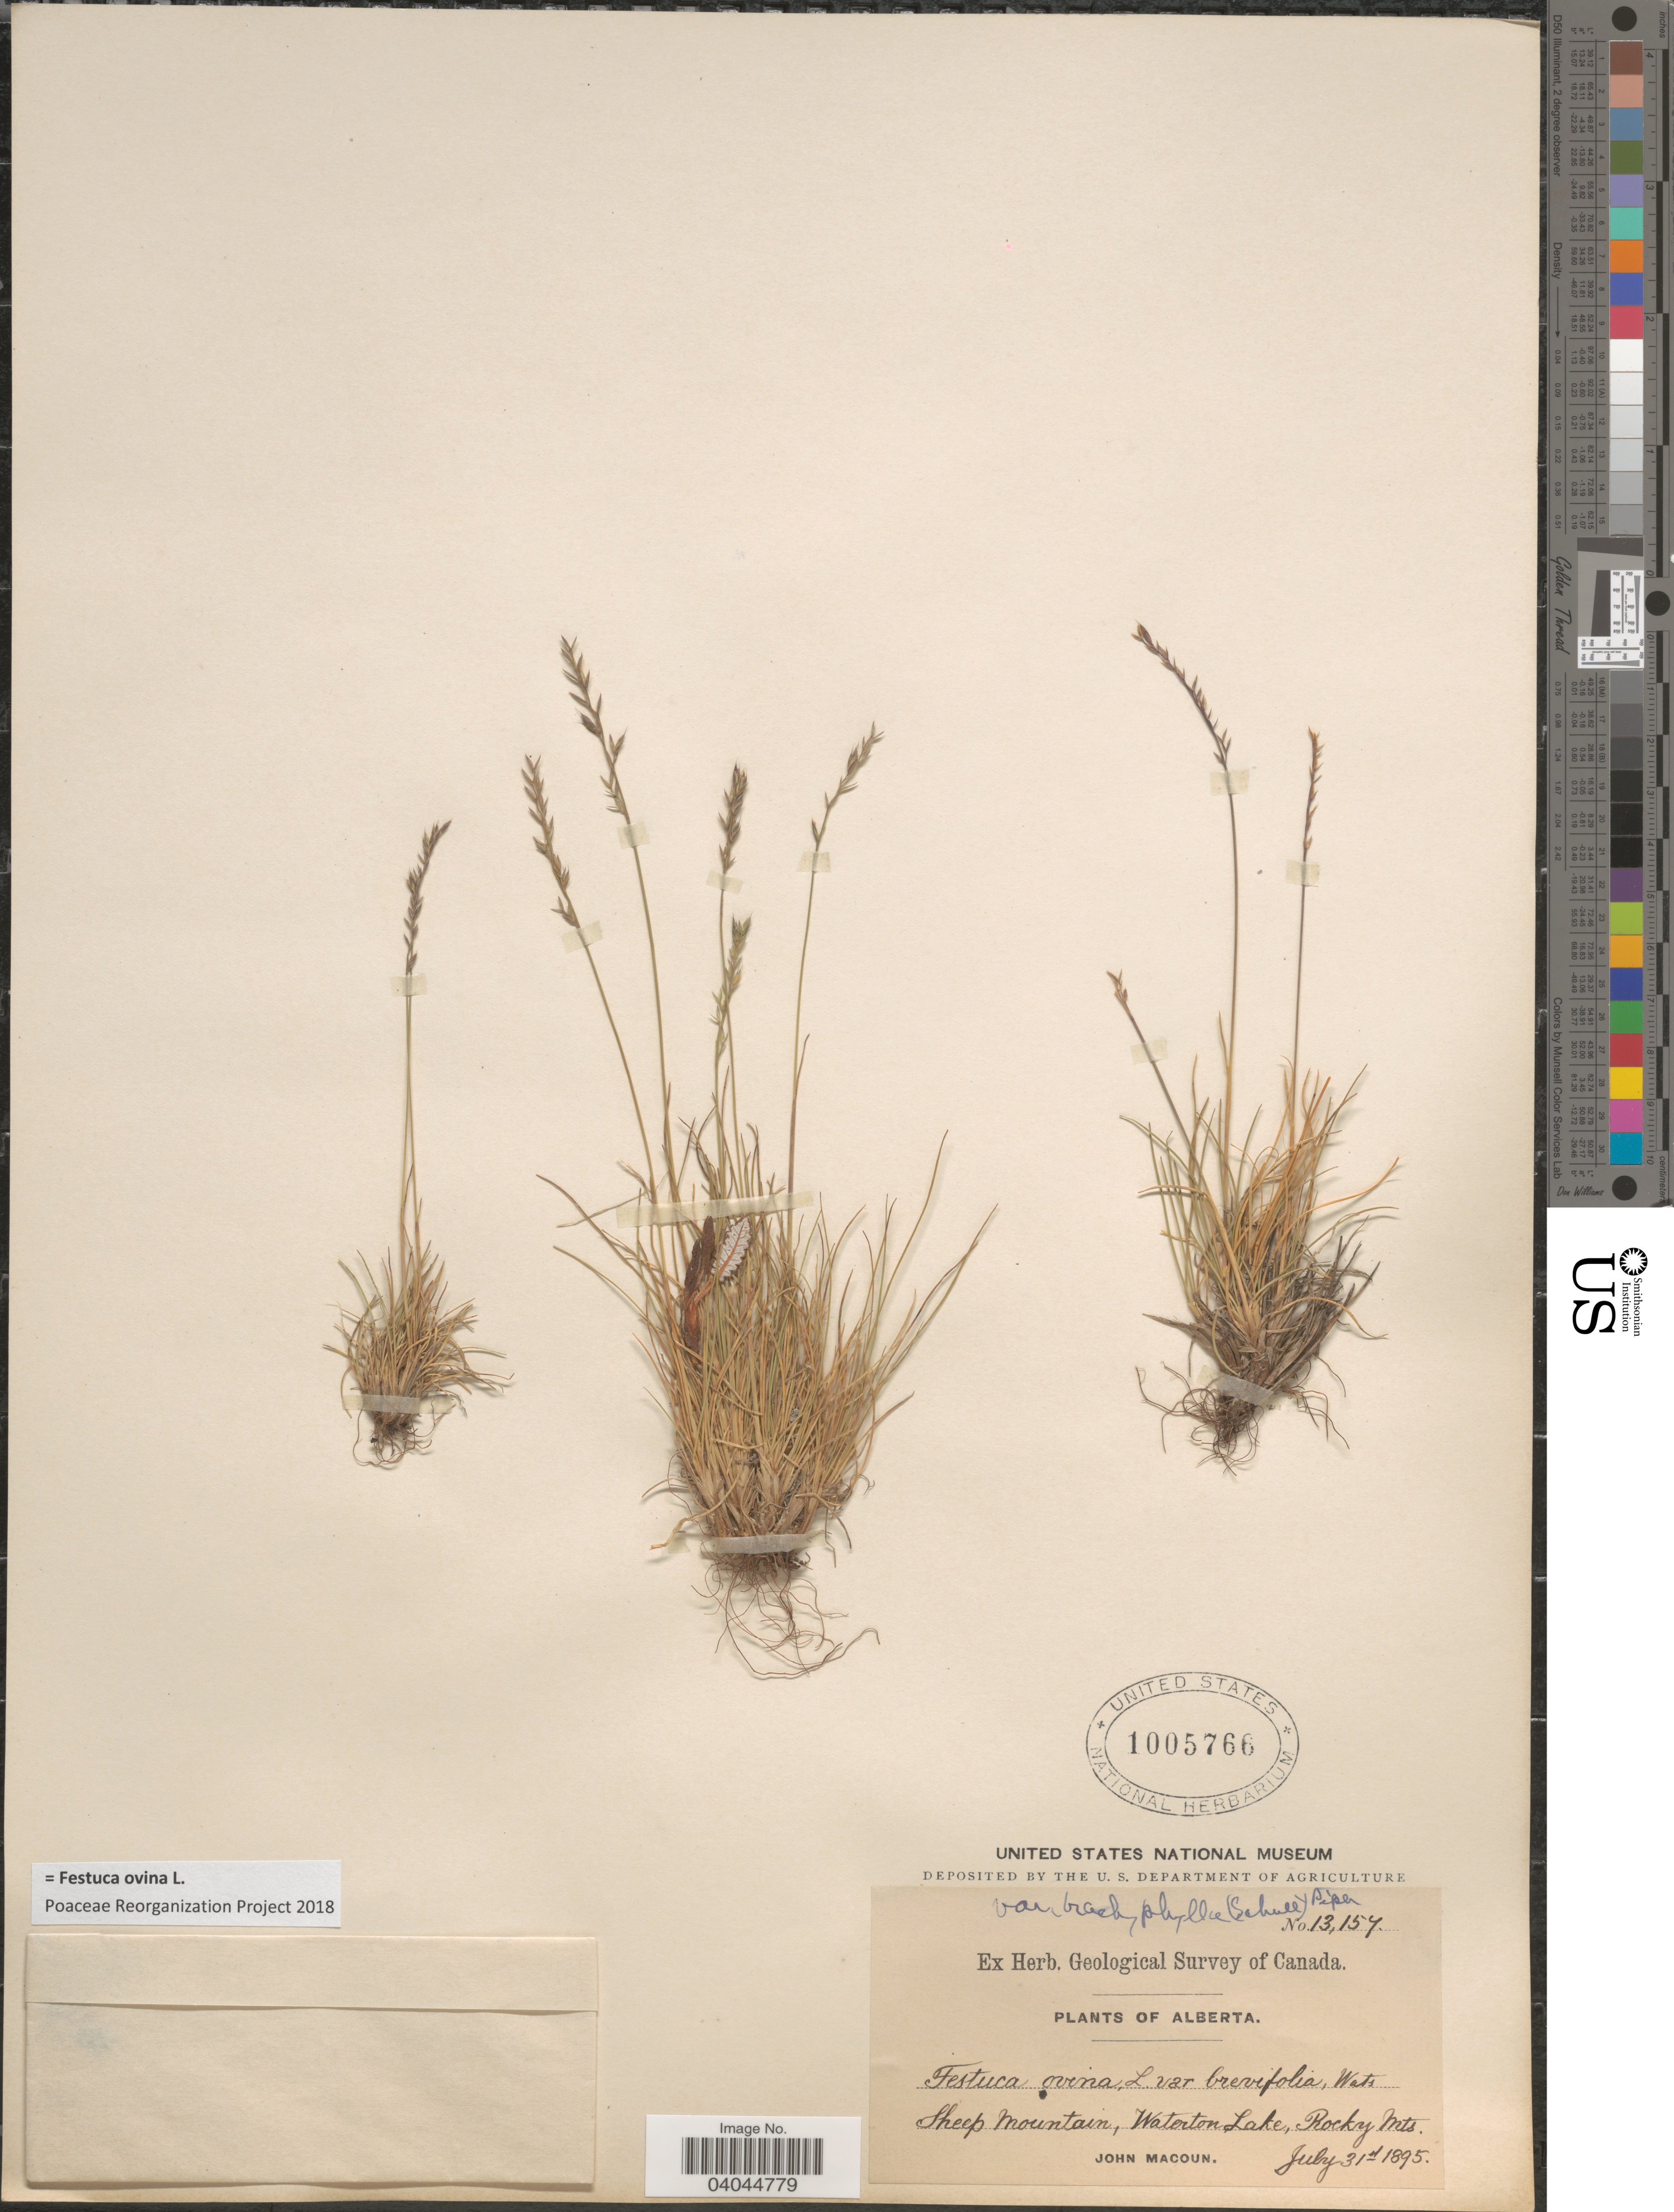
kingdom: Plantae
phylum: Tracheophyta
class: Liliopsida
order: Poales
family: Poaceae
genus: Festuca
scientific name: Festuca ovina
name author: L.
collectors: J. Macoun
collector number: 13154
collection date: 1895-07-31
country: Canada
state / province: Alberta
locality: Sheep Mountain, Waterton Lake, Rocky Mts.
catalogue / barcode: US 1005766